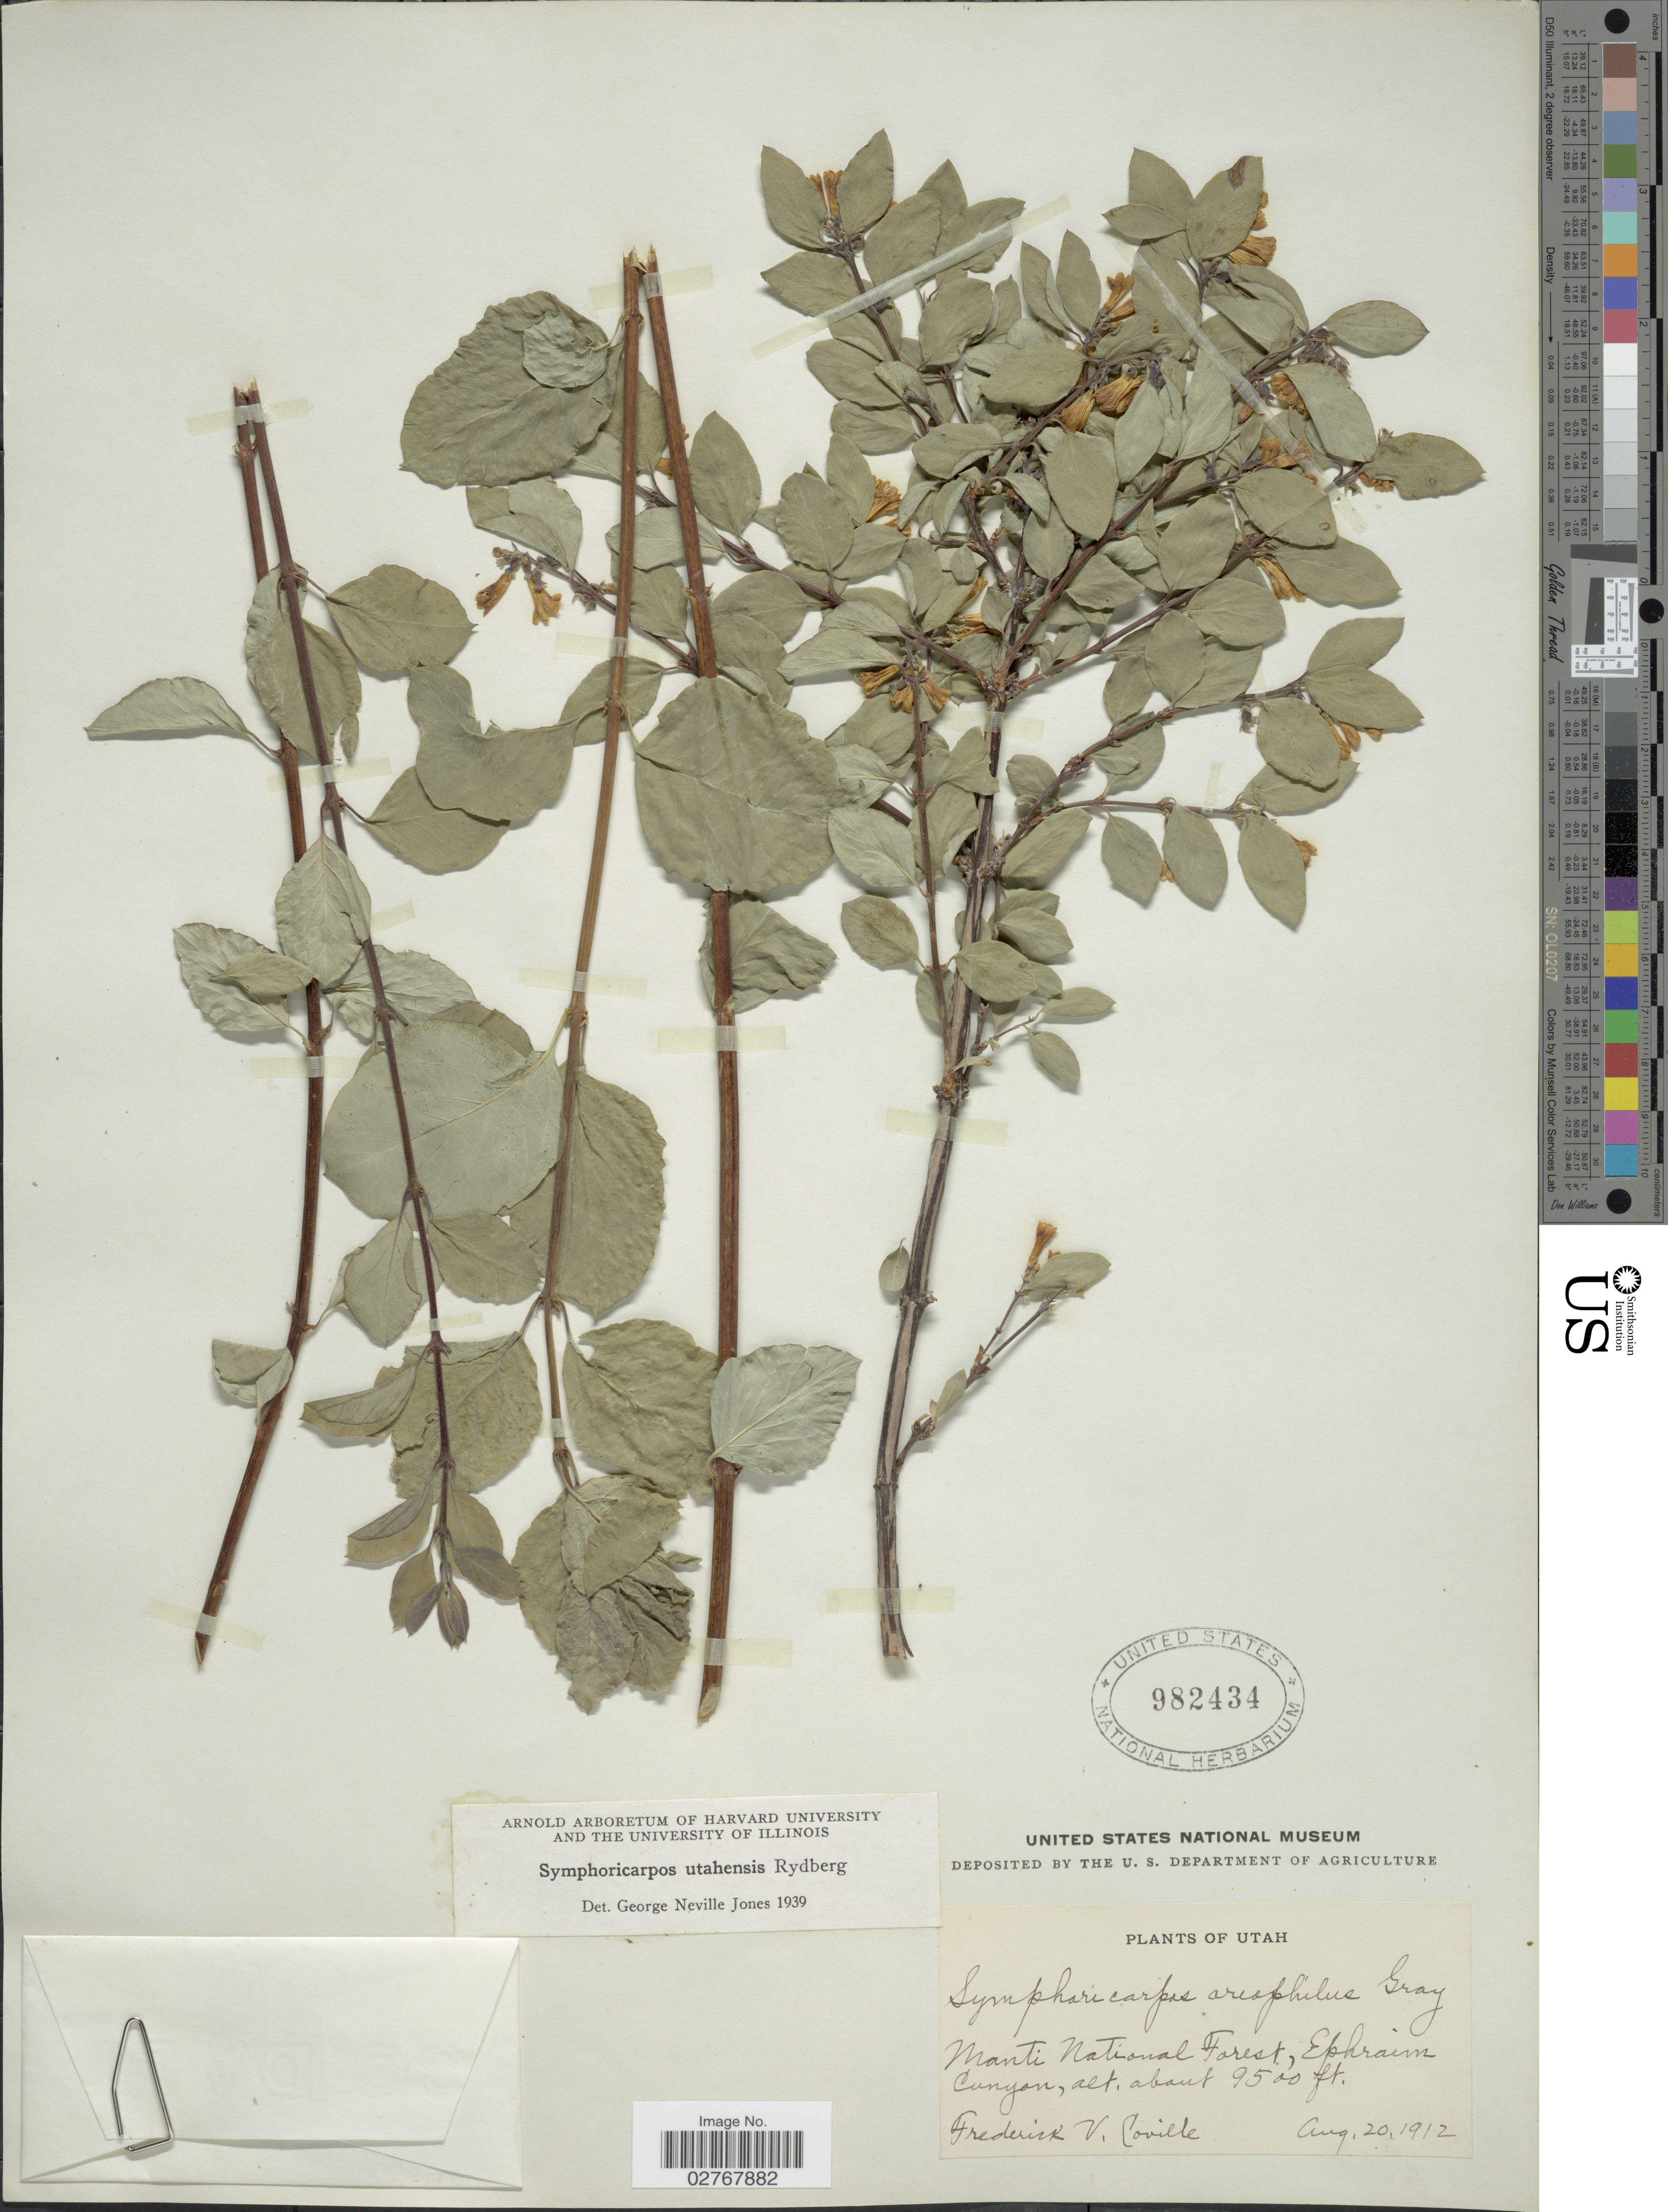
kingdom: Plantae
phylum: Tracheophyta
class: Magnoliopsida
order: Dipsacales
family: Caprifoliaceae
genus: Symphoricarpos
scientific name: Symphoricarpos utahensis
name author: Rydb.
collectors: F. V. Coville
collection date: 1912-08-20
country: United States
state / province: Utah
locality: Manti National Forest, Ephraim Canyon.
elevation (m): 2896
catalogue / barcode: US 982434